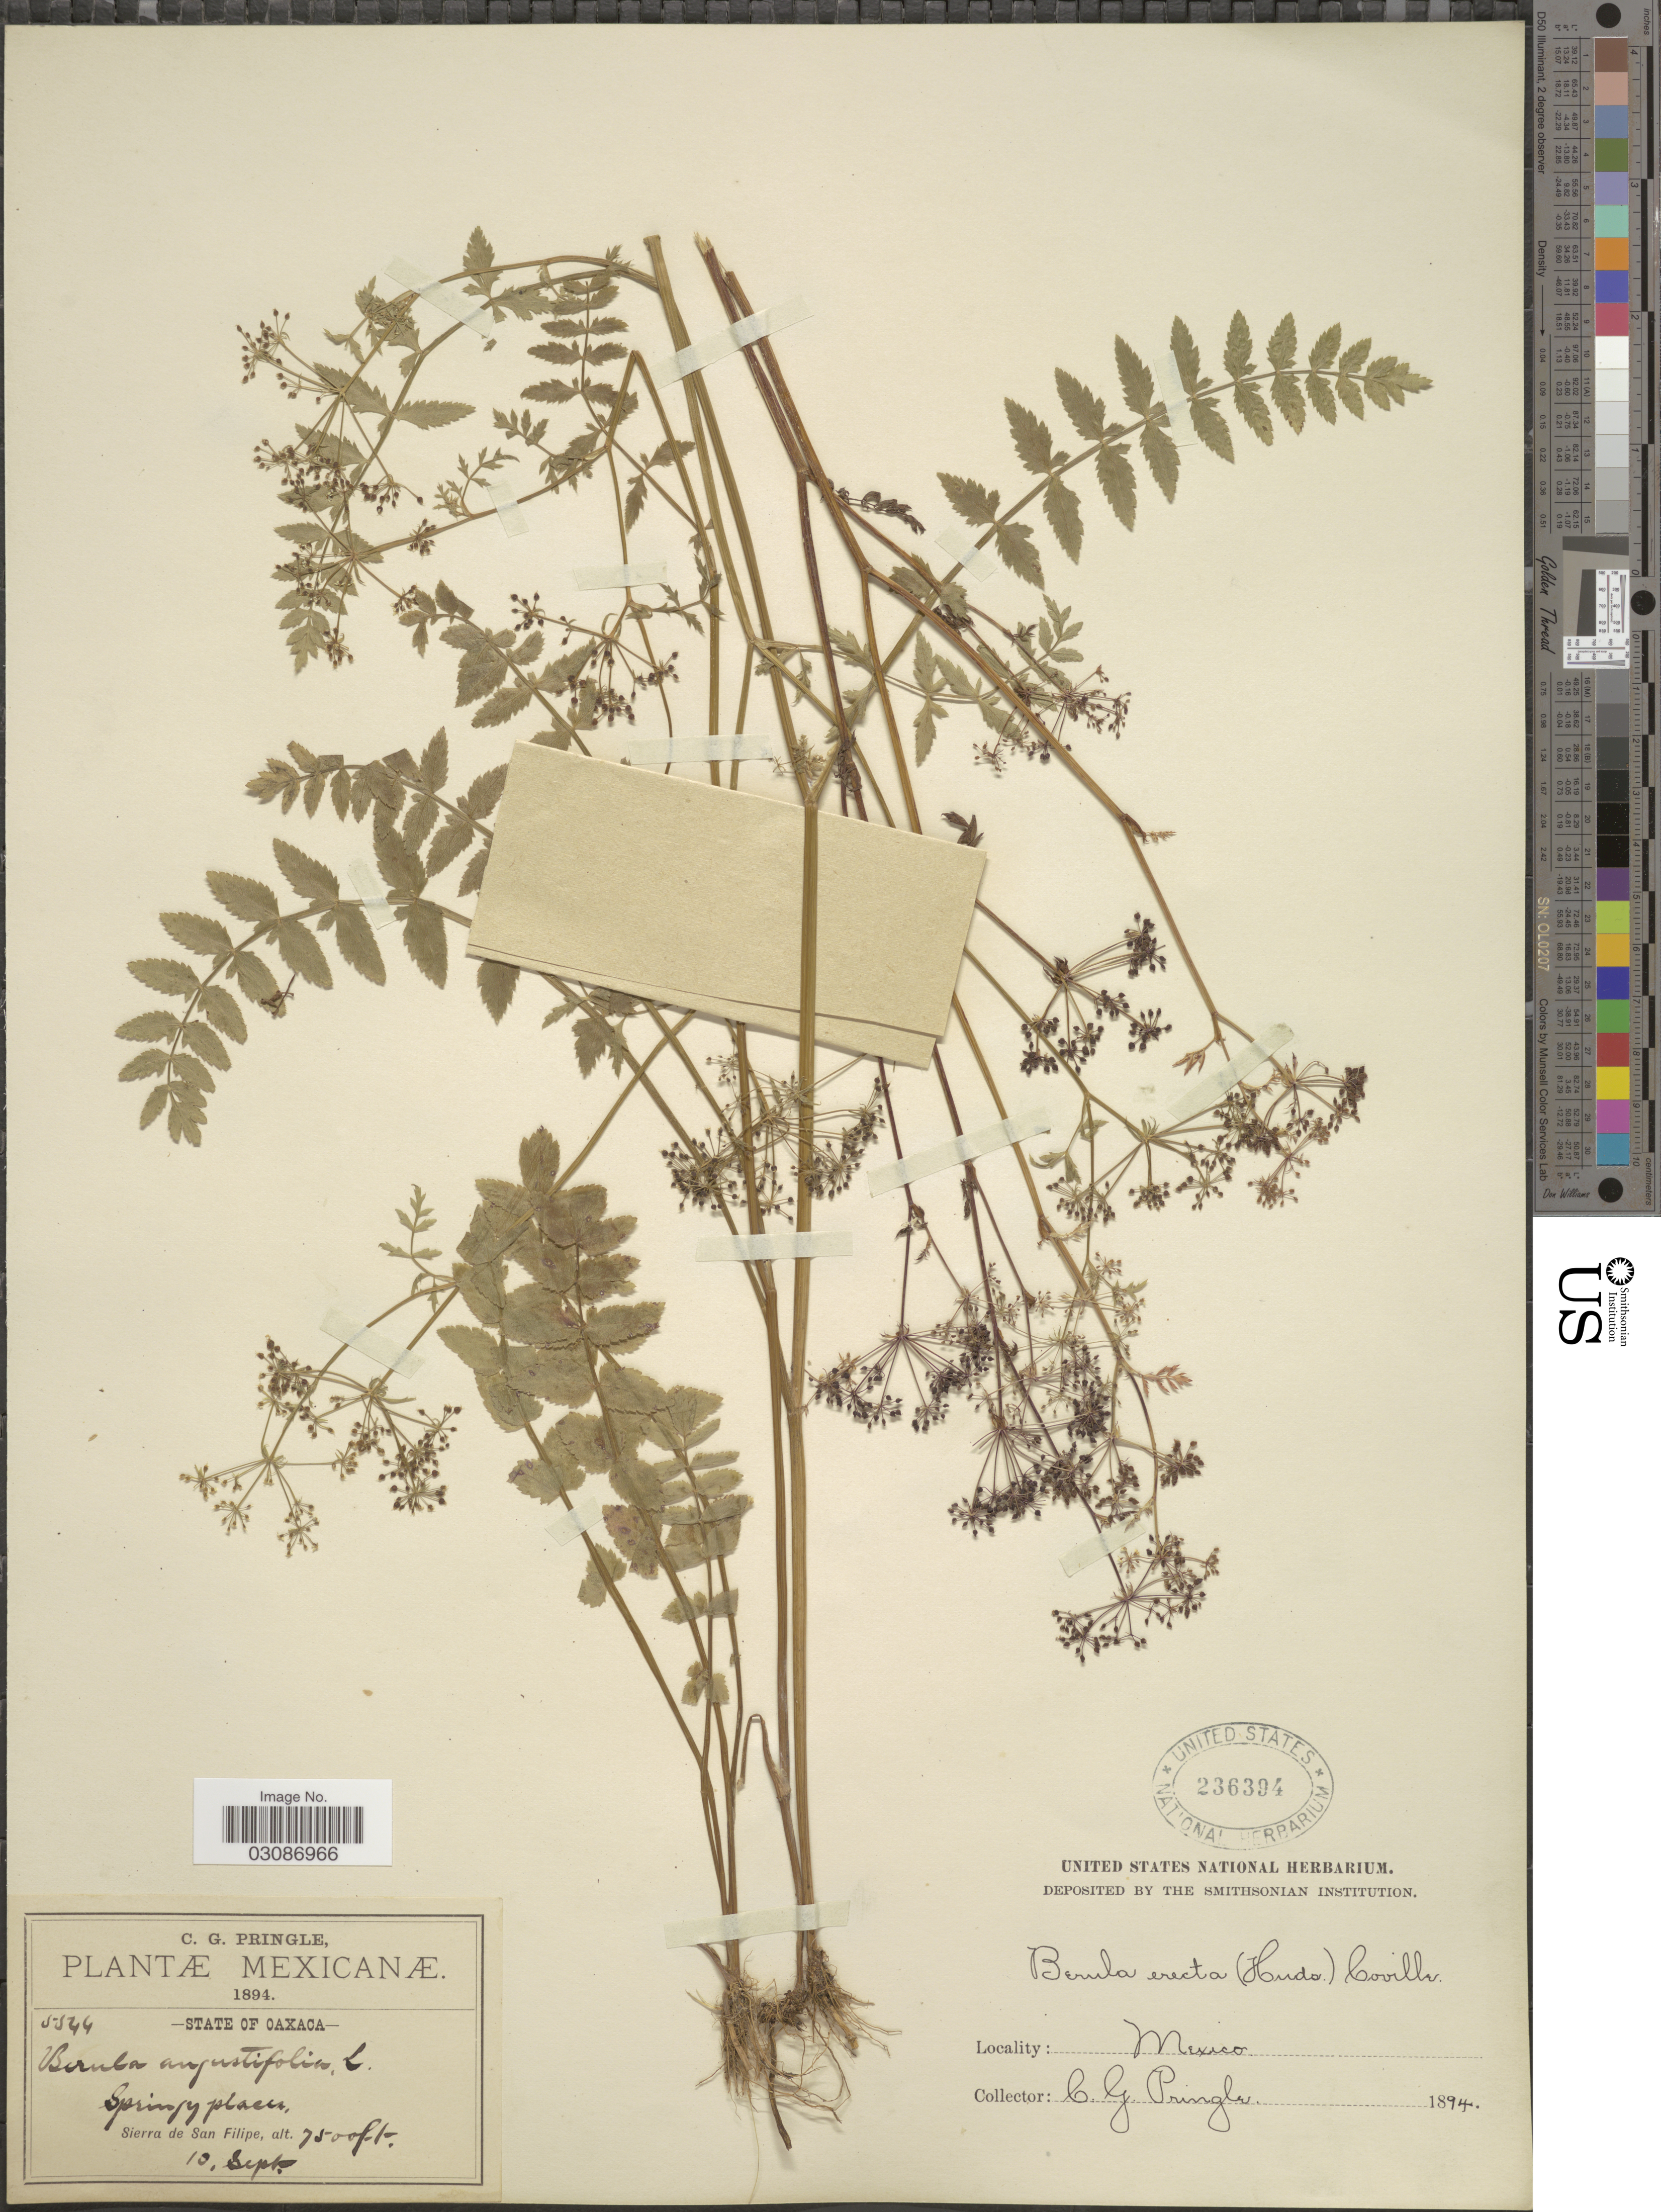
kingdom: Plantae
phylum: Tracheophyta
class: Magnoliopsida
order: Apiales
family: Apiaceae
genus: Berula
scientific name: Berula erecta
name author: (Huds.) Coville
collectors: C. G. Pringle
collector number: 5544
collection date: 1894-09-10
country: Mexico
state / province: Oaxaca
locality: Sierra de San Filipe.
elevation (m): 2286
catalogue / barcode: US 236394